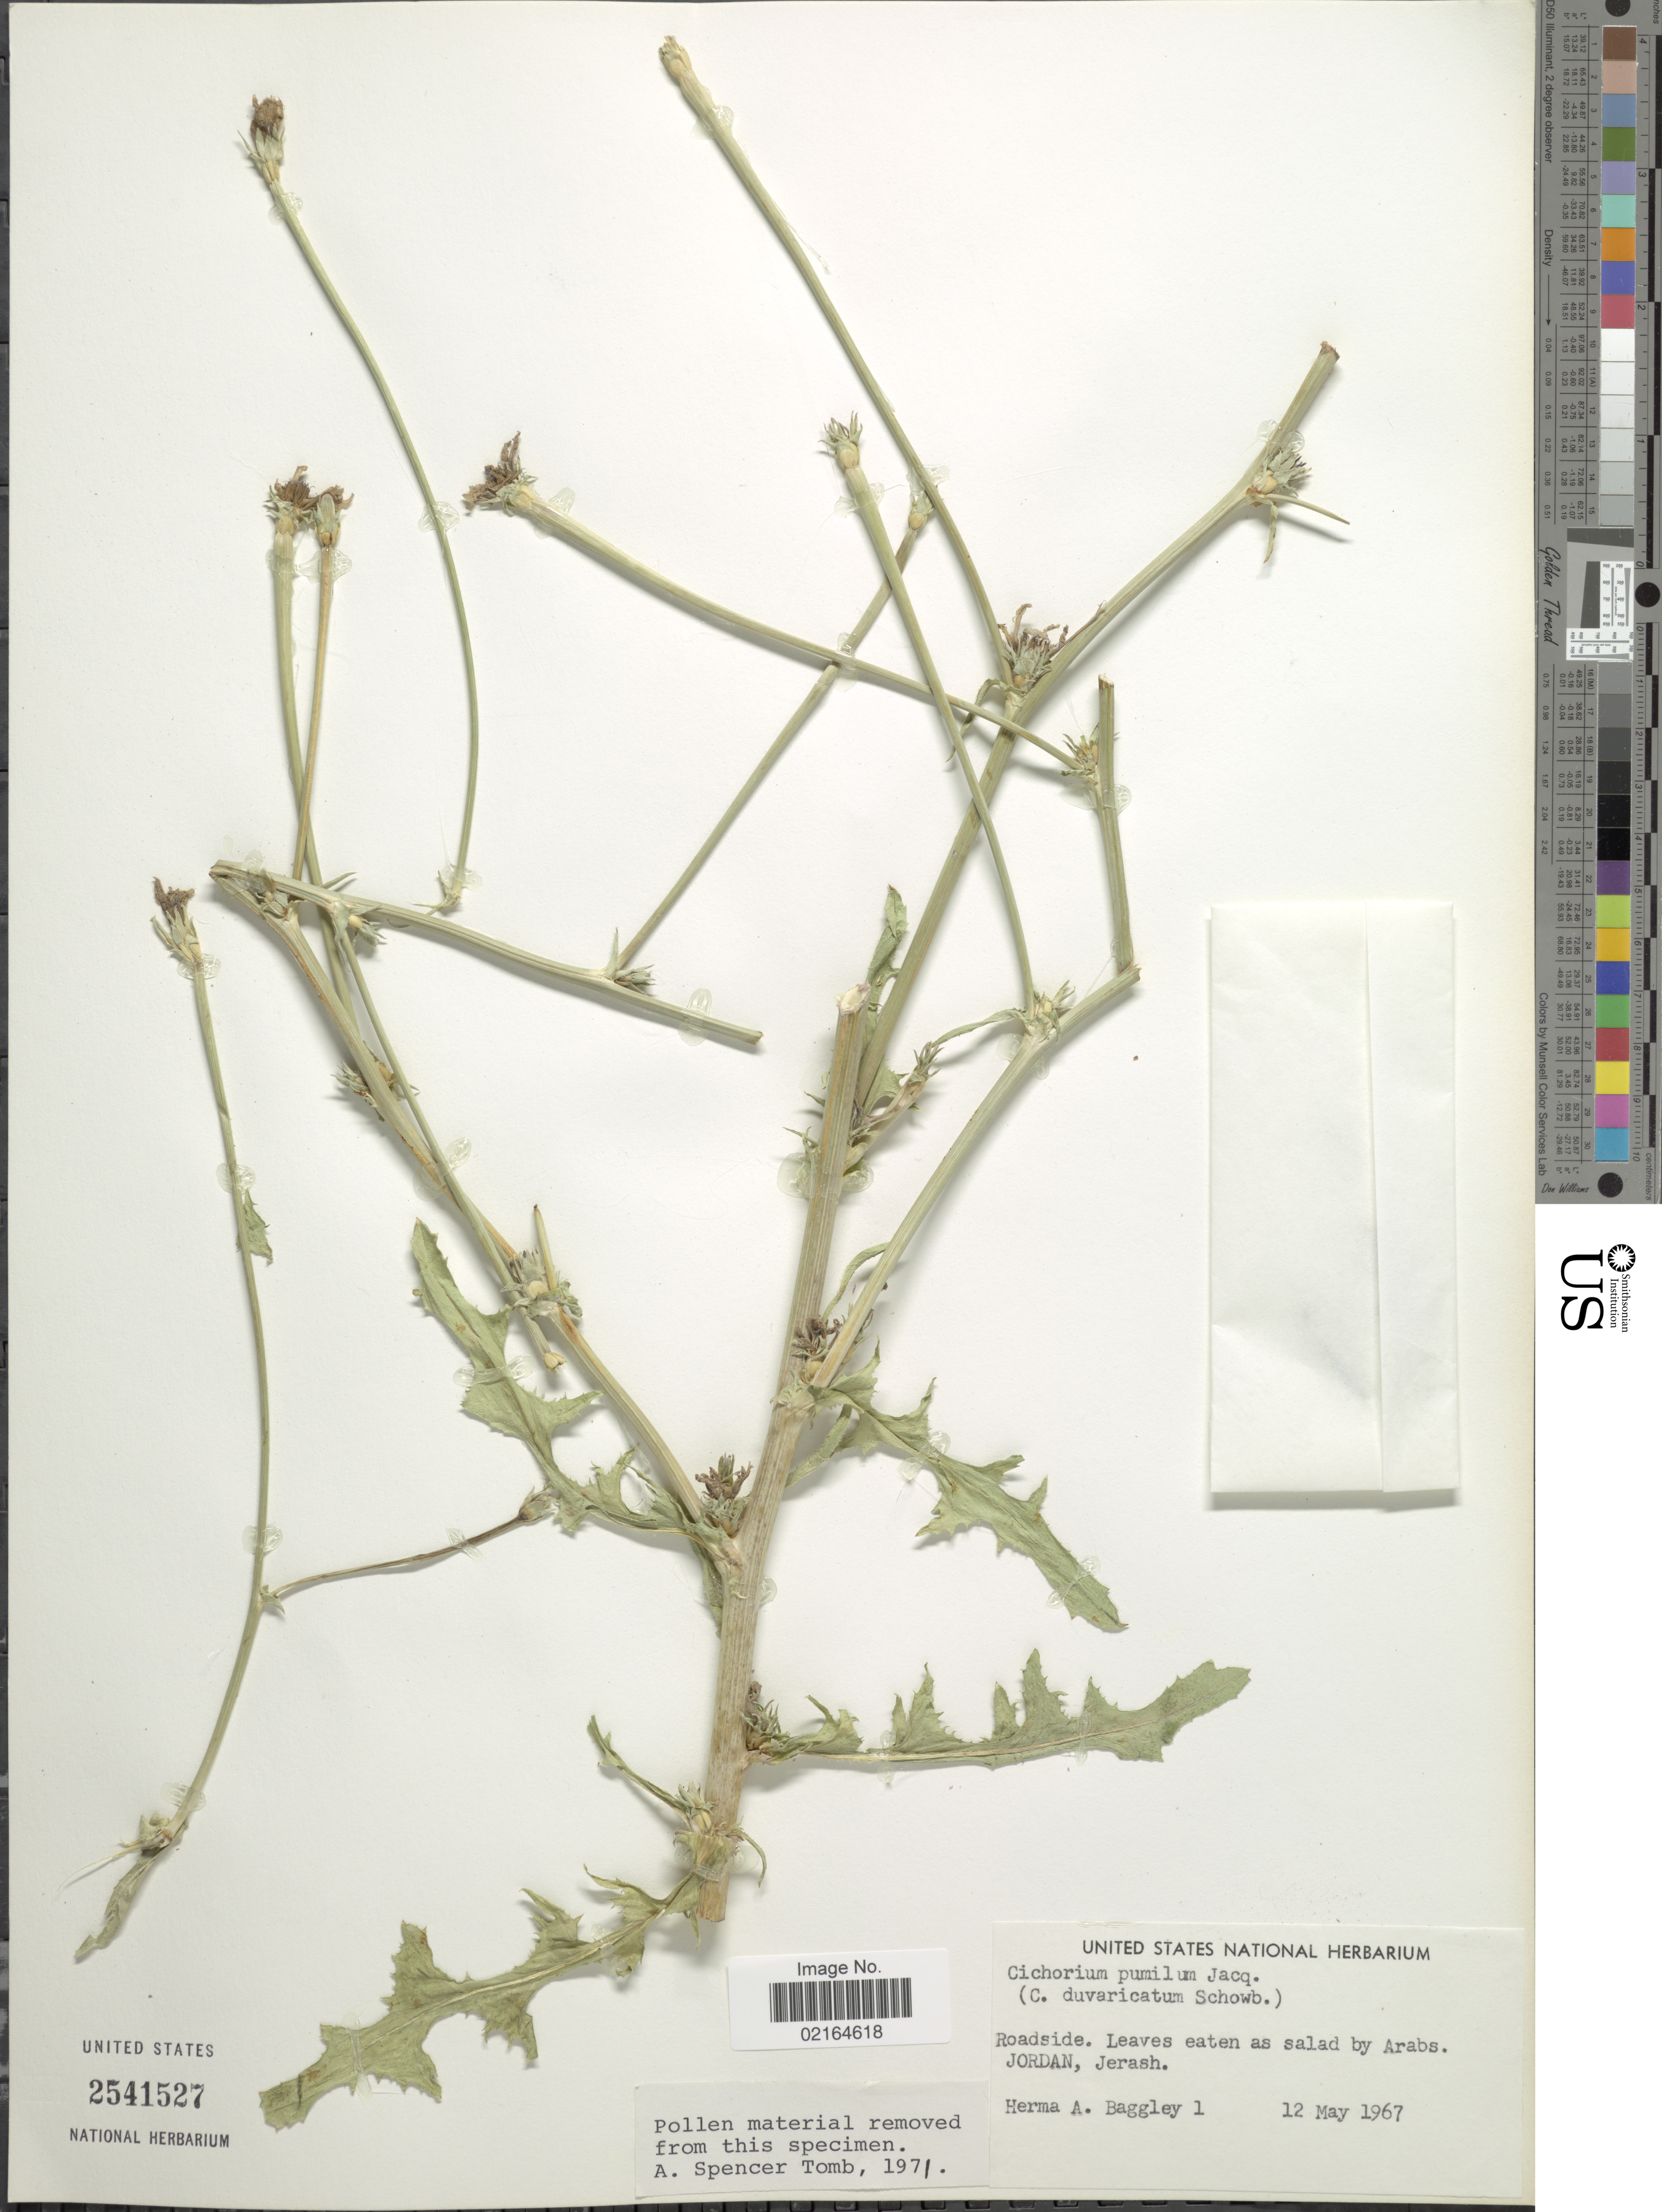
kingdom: Plantae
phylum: Tracheophyta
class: Magnoliopsida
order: Asterales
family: Asteraceae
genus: Cichorium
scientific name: Cichorium pumilum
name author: Jacq.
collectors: H. Baggley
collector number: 1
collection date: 1967-05-12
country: Jordan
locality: Roadside, Jordan, Jerash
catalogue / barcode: US 2541527